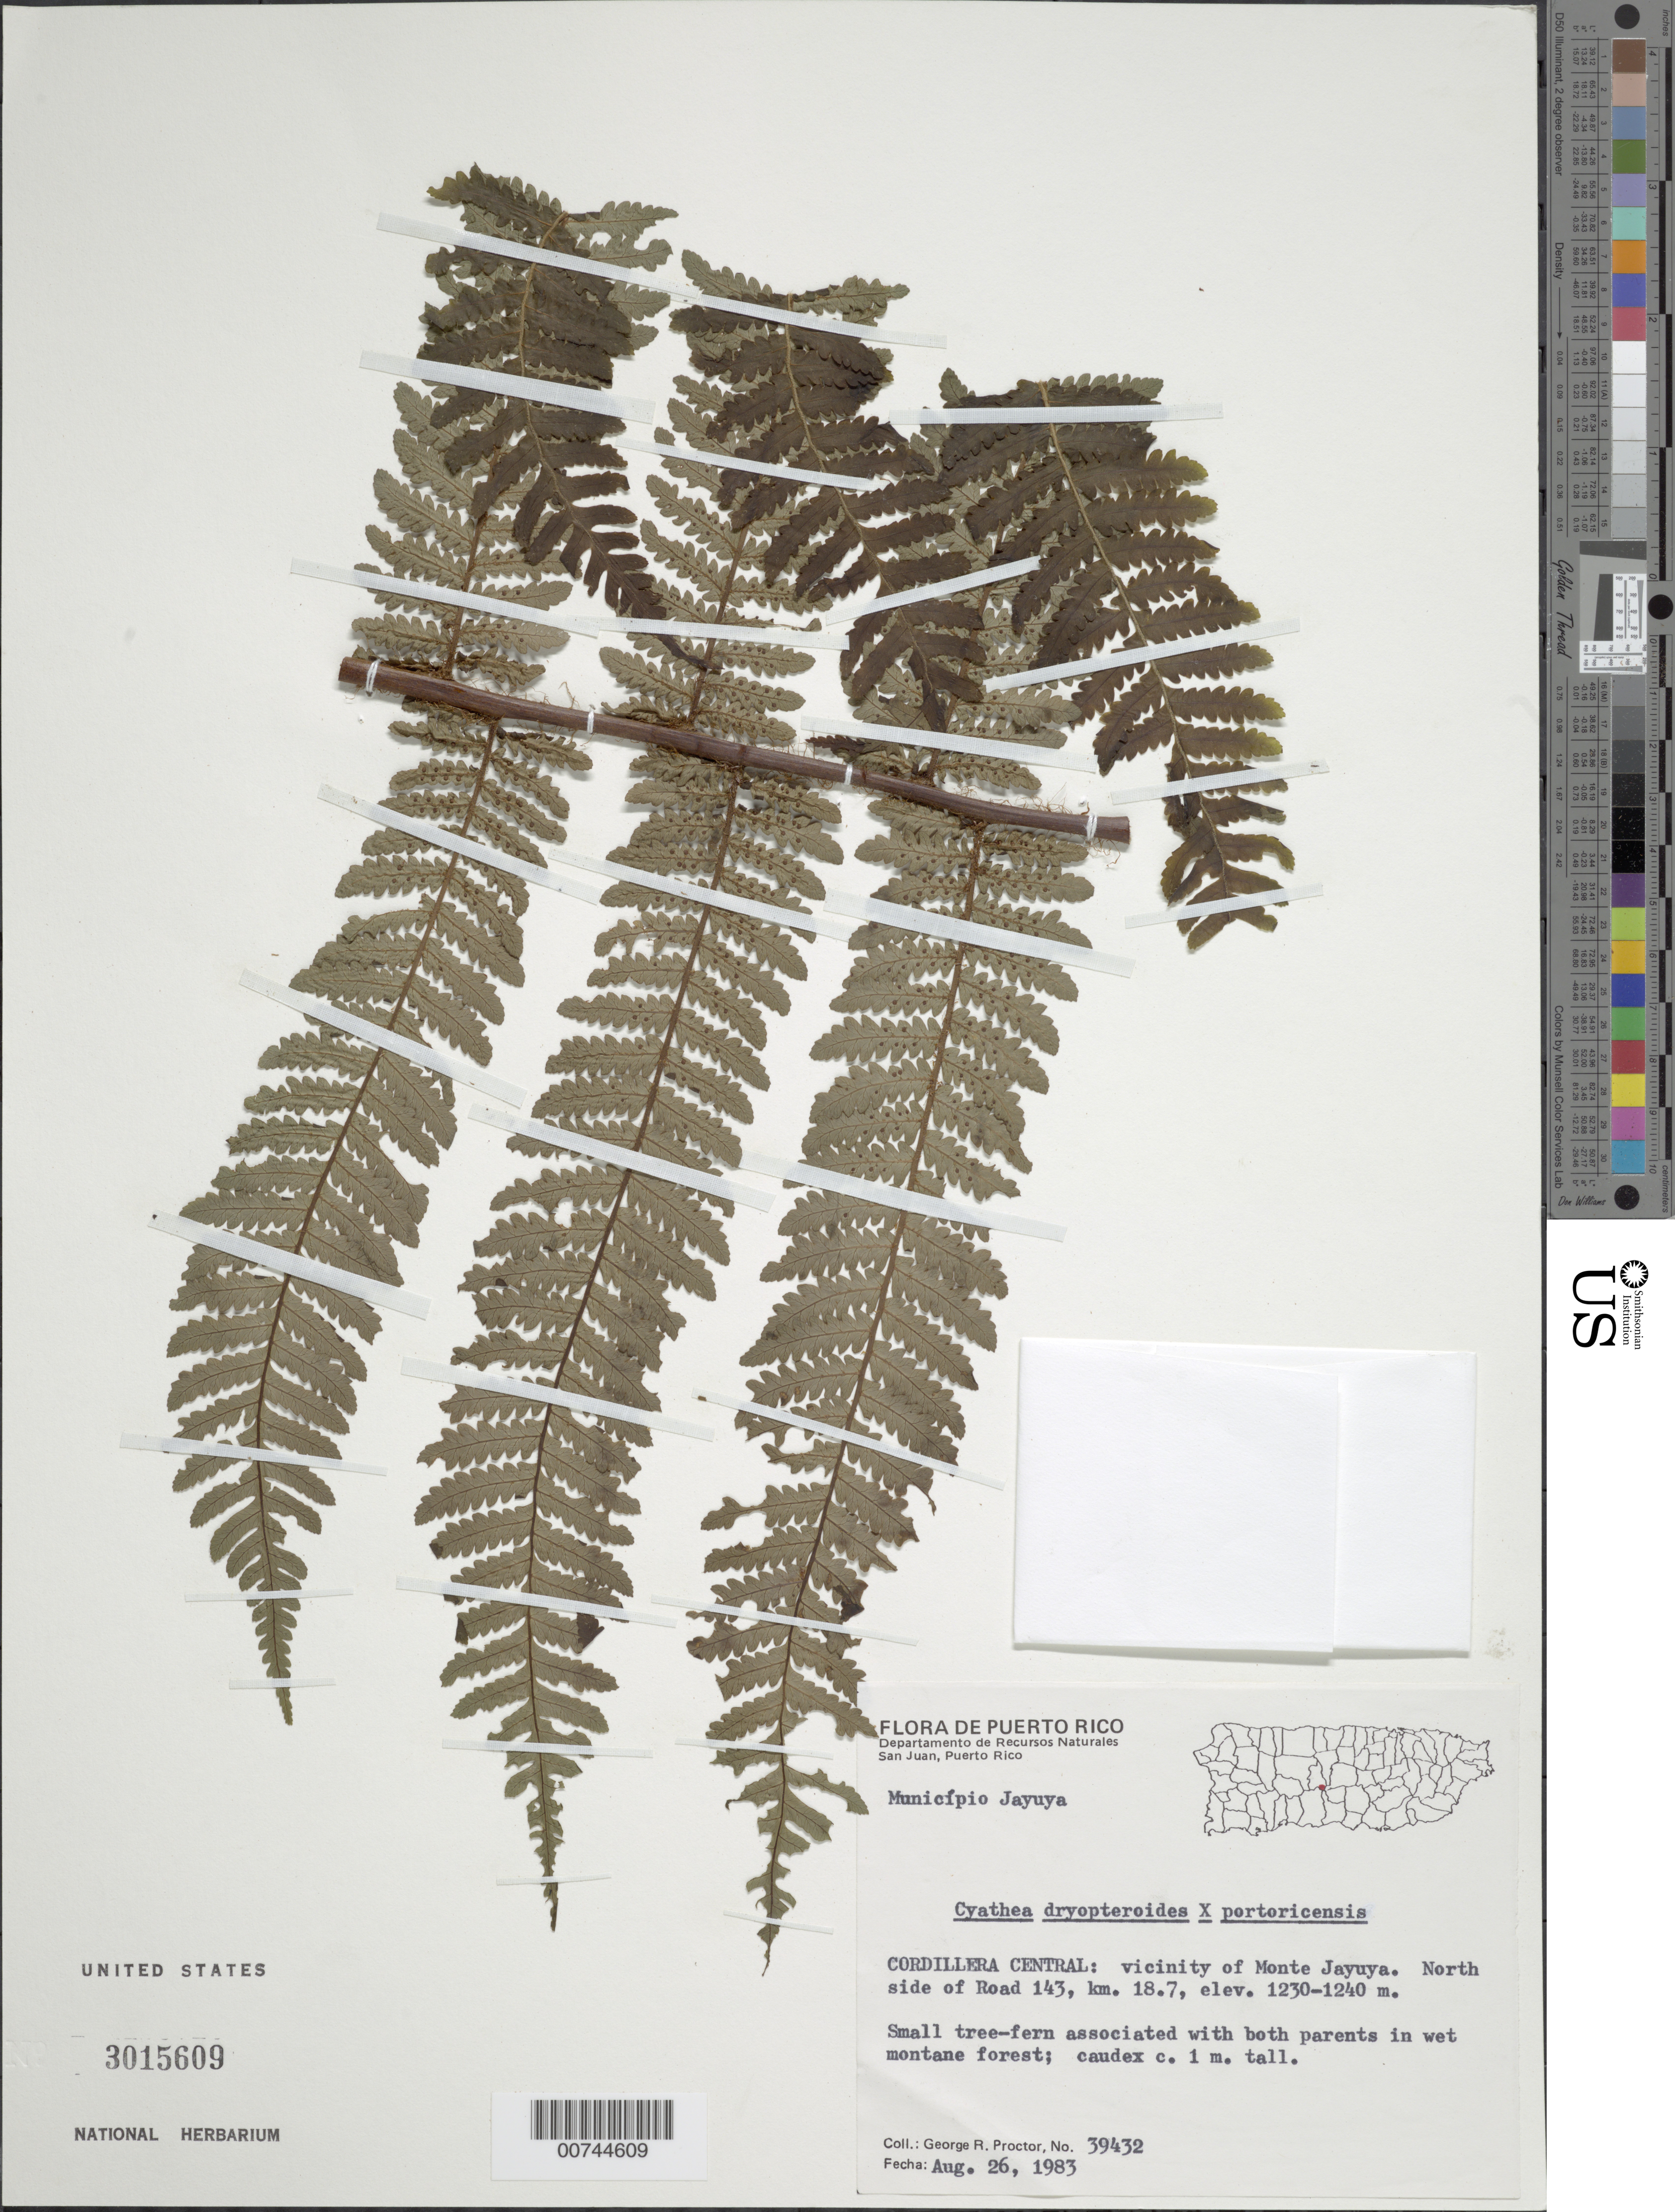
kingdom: Plantae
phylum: Tracheophyta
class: Polypodiopsida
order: Cyatheales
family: Cyatheaceae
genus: Alsophila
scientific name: Alsophila dryopteroides x A. portoricensis (Spreng. ex Kuhn) D.S. Conant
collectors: G. R. Proctor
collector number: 39432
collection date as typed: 26 Aug 1983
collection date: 1983-08-26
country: Puerto Rico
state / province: Jayuya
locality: Cordillera Central: vicinity of Monte Jayuya. North side of road 143, km 18.7. Municipio Jayuya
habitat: Small tree-fern associated with both parents in wet montane forest; caudex c. 1 m tall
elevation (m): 1230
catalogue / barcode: US 3015609